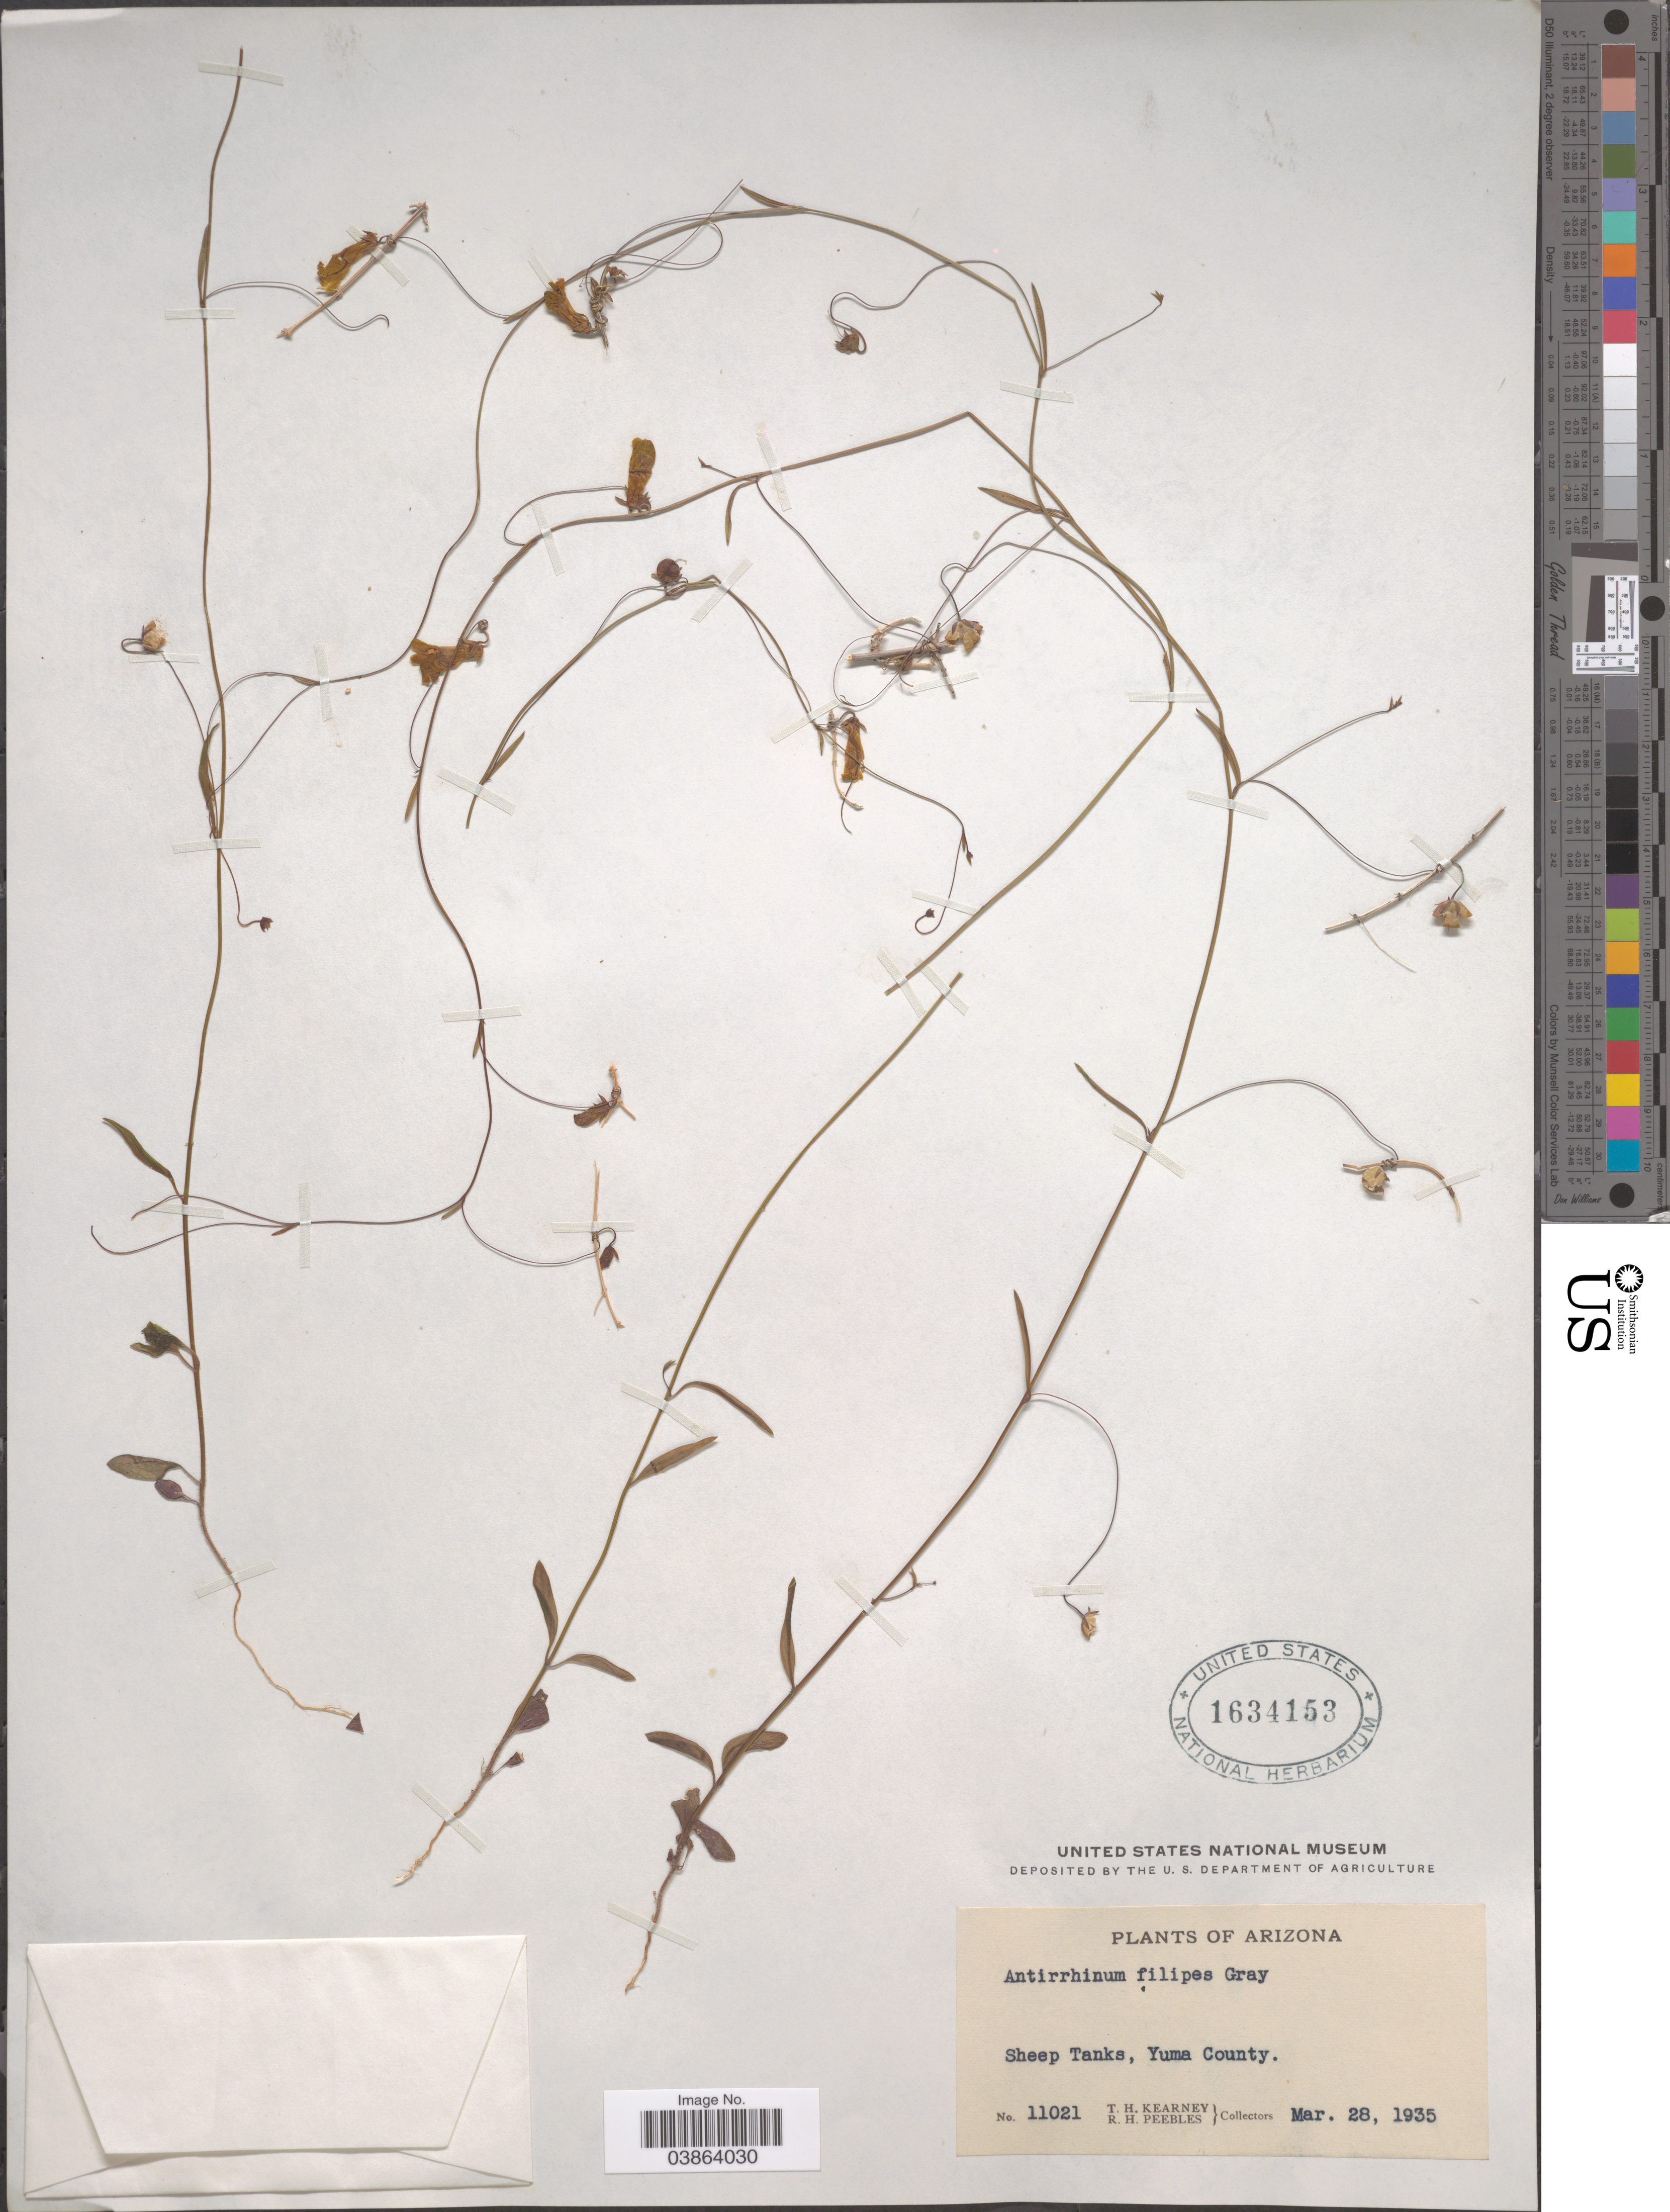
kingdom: Plantae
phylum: Tracheophyta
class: Magnoliopsida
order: Lamiales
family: Plantaginaceae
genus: Asarina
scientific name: Asarina filipes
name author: (A. Gray) Pennell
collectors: T. H. Kearney & R. H. Peebles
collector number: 11021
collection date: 1935-03-28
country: United States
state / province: Arizona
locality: Sheep Tanks, Yuma County.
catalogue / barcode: US 1634153